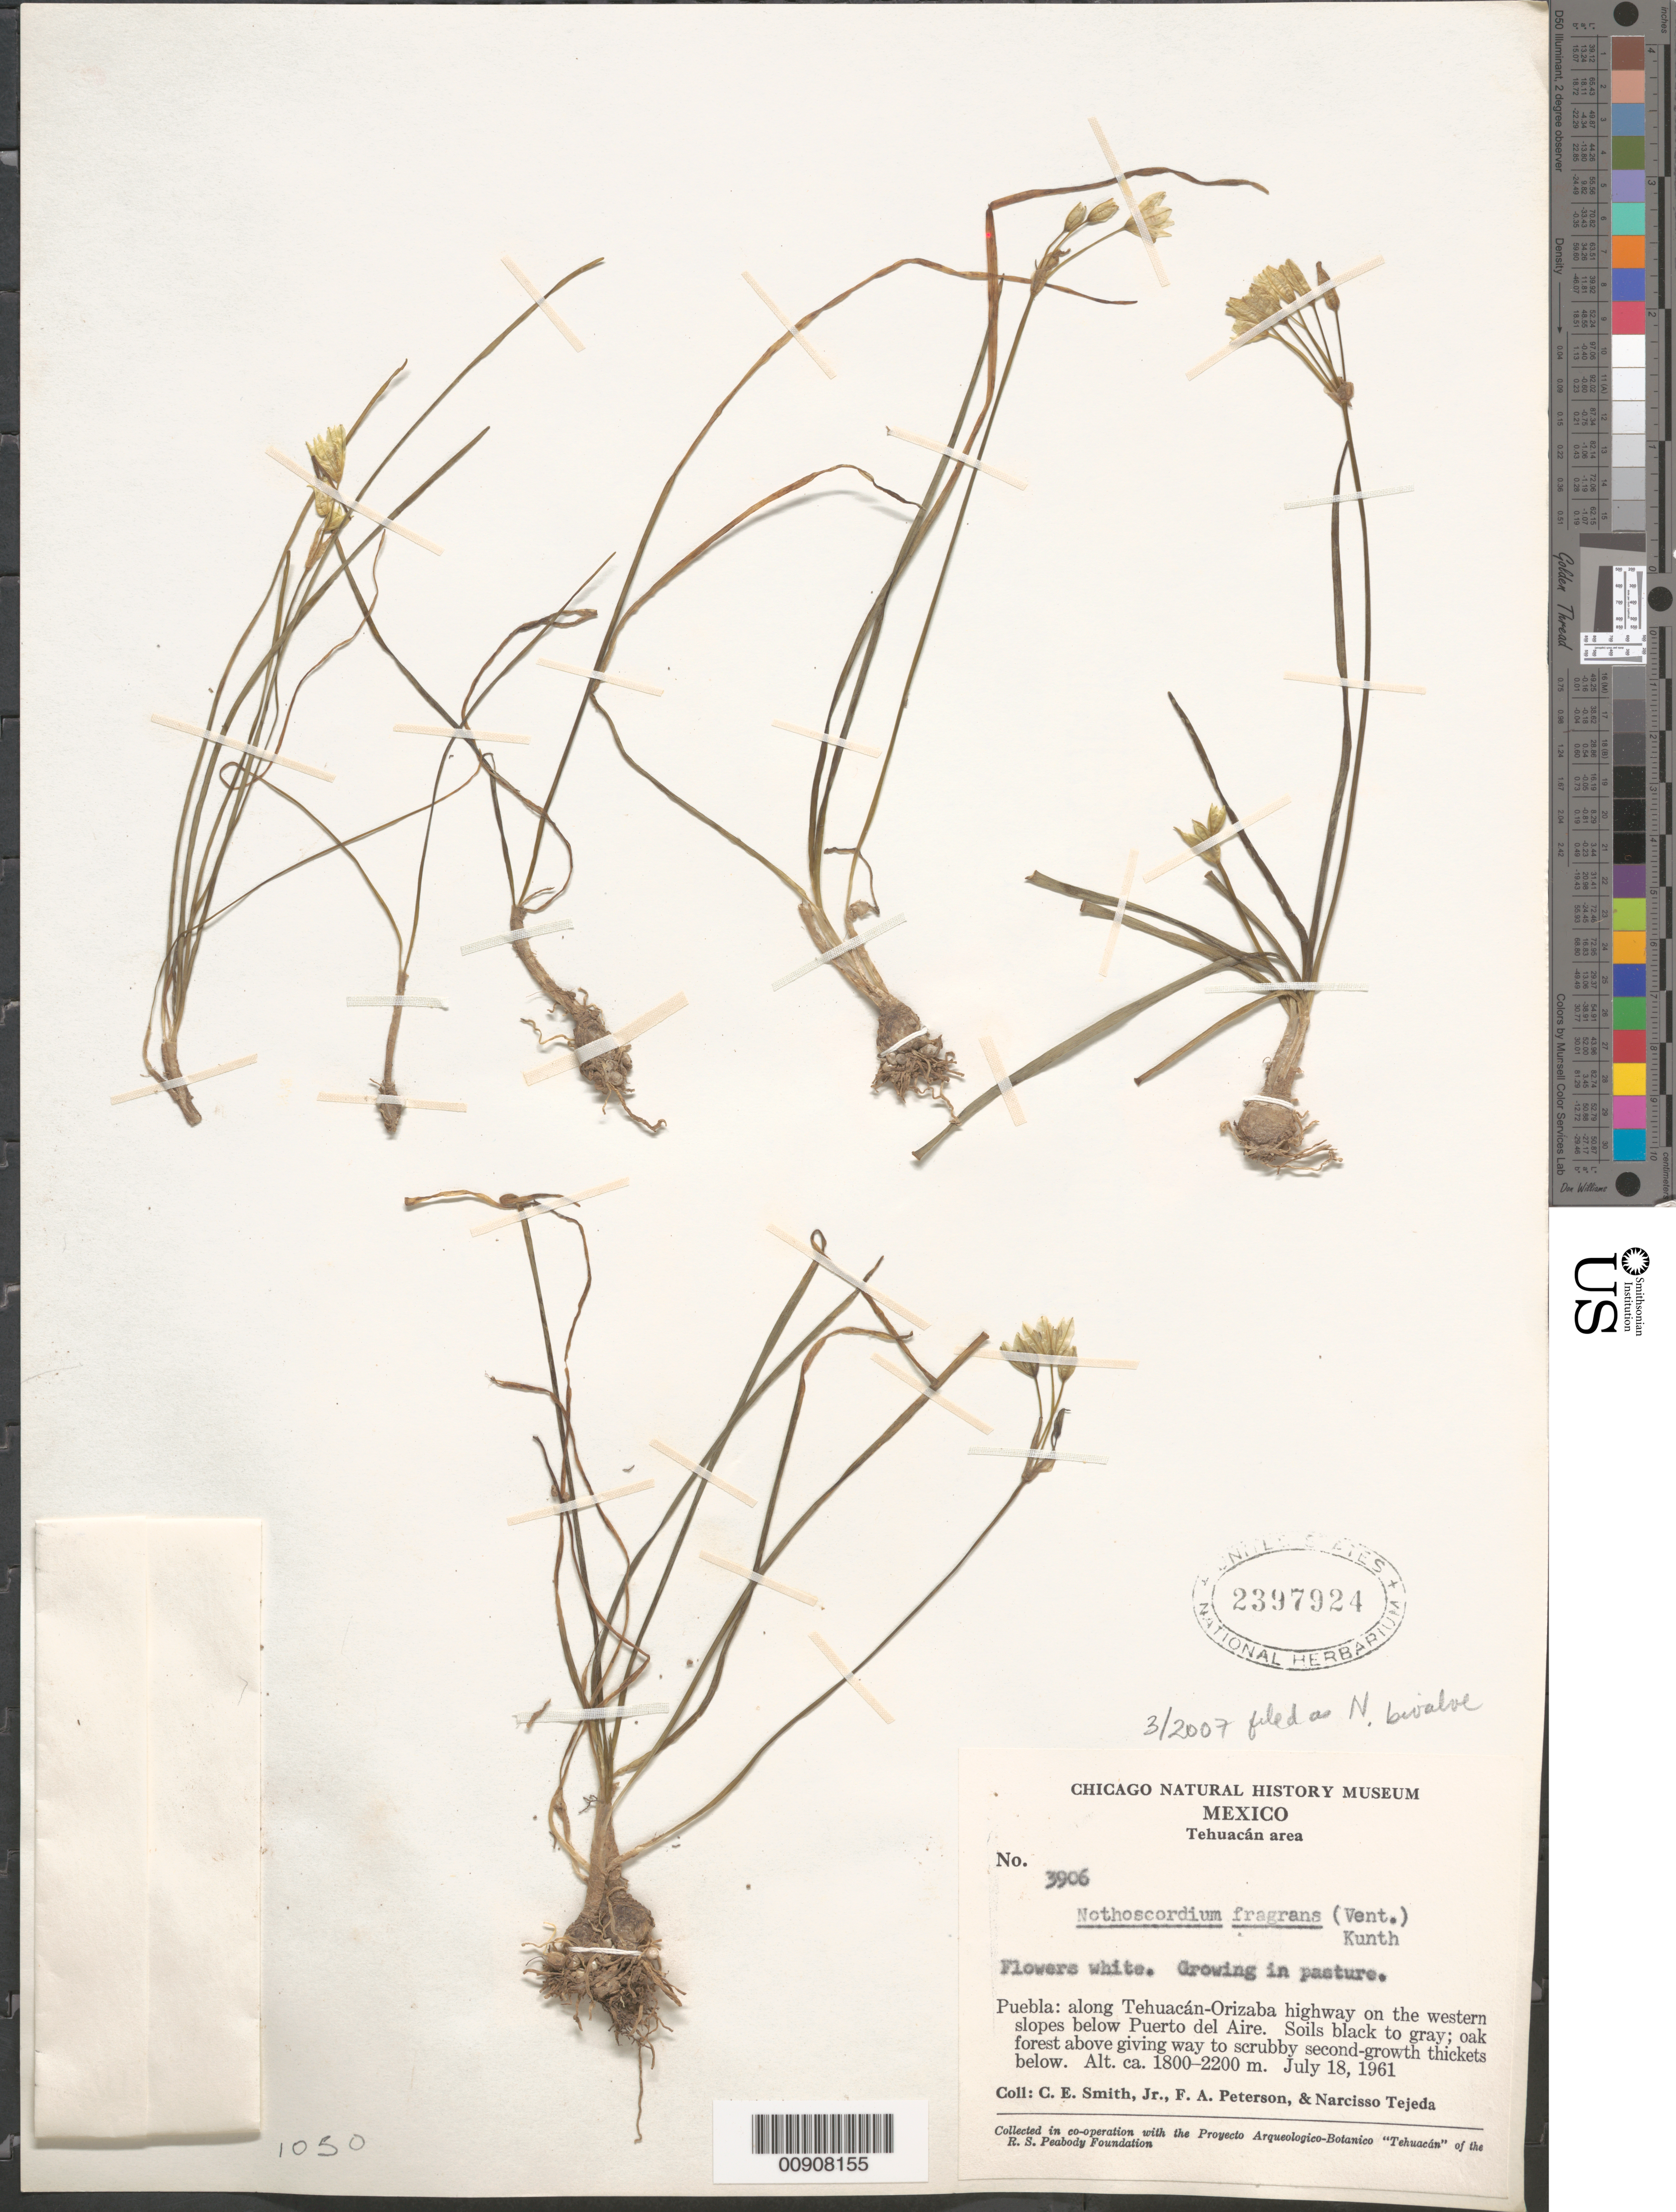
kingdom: Plantae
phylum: Tracheophyta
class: Liliopsida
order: Asparagales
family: Amaryllidaceae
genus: Nothoscordum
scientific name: Nothoscordum bivalve var. bivalve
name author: (L.) Britton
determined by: Strong, M. T., (US), Smithsonian Institution - National Museum of Natural History (UNITED STATES)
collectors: C. E. Smith Jr., F. A. Peterson & N. Tejeda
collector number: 3906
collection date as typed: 18 Jul 1961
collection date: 1961-07-18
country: Mexico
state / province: Puebla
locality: Puebla: along Tehuacán-Orizaba highway on the western slopes below Puerto del Aire.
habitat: Growing in pasture. Soils black to gray; oak forest above giving way to scrubby second-growth thickets below.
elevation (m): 2200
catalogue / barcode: US 2397924